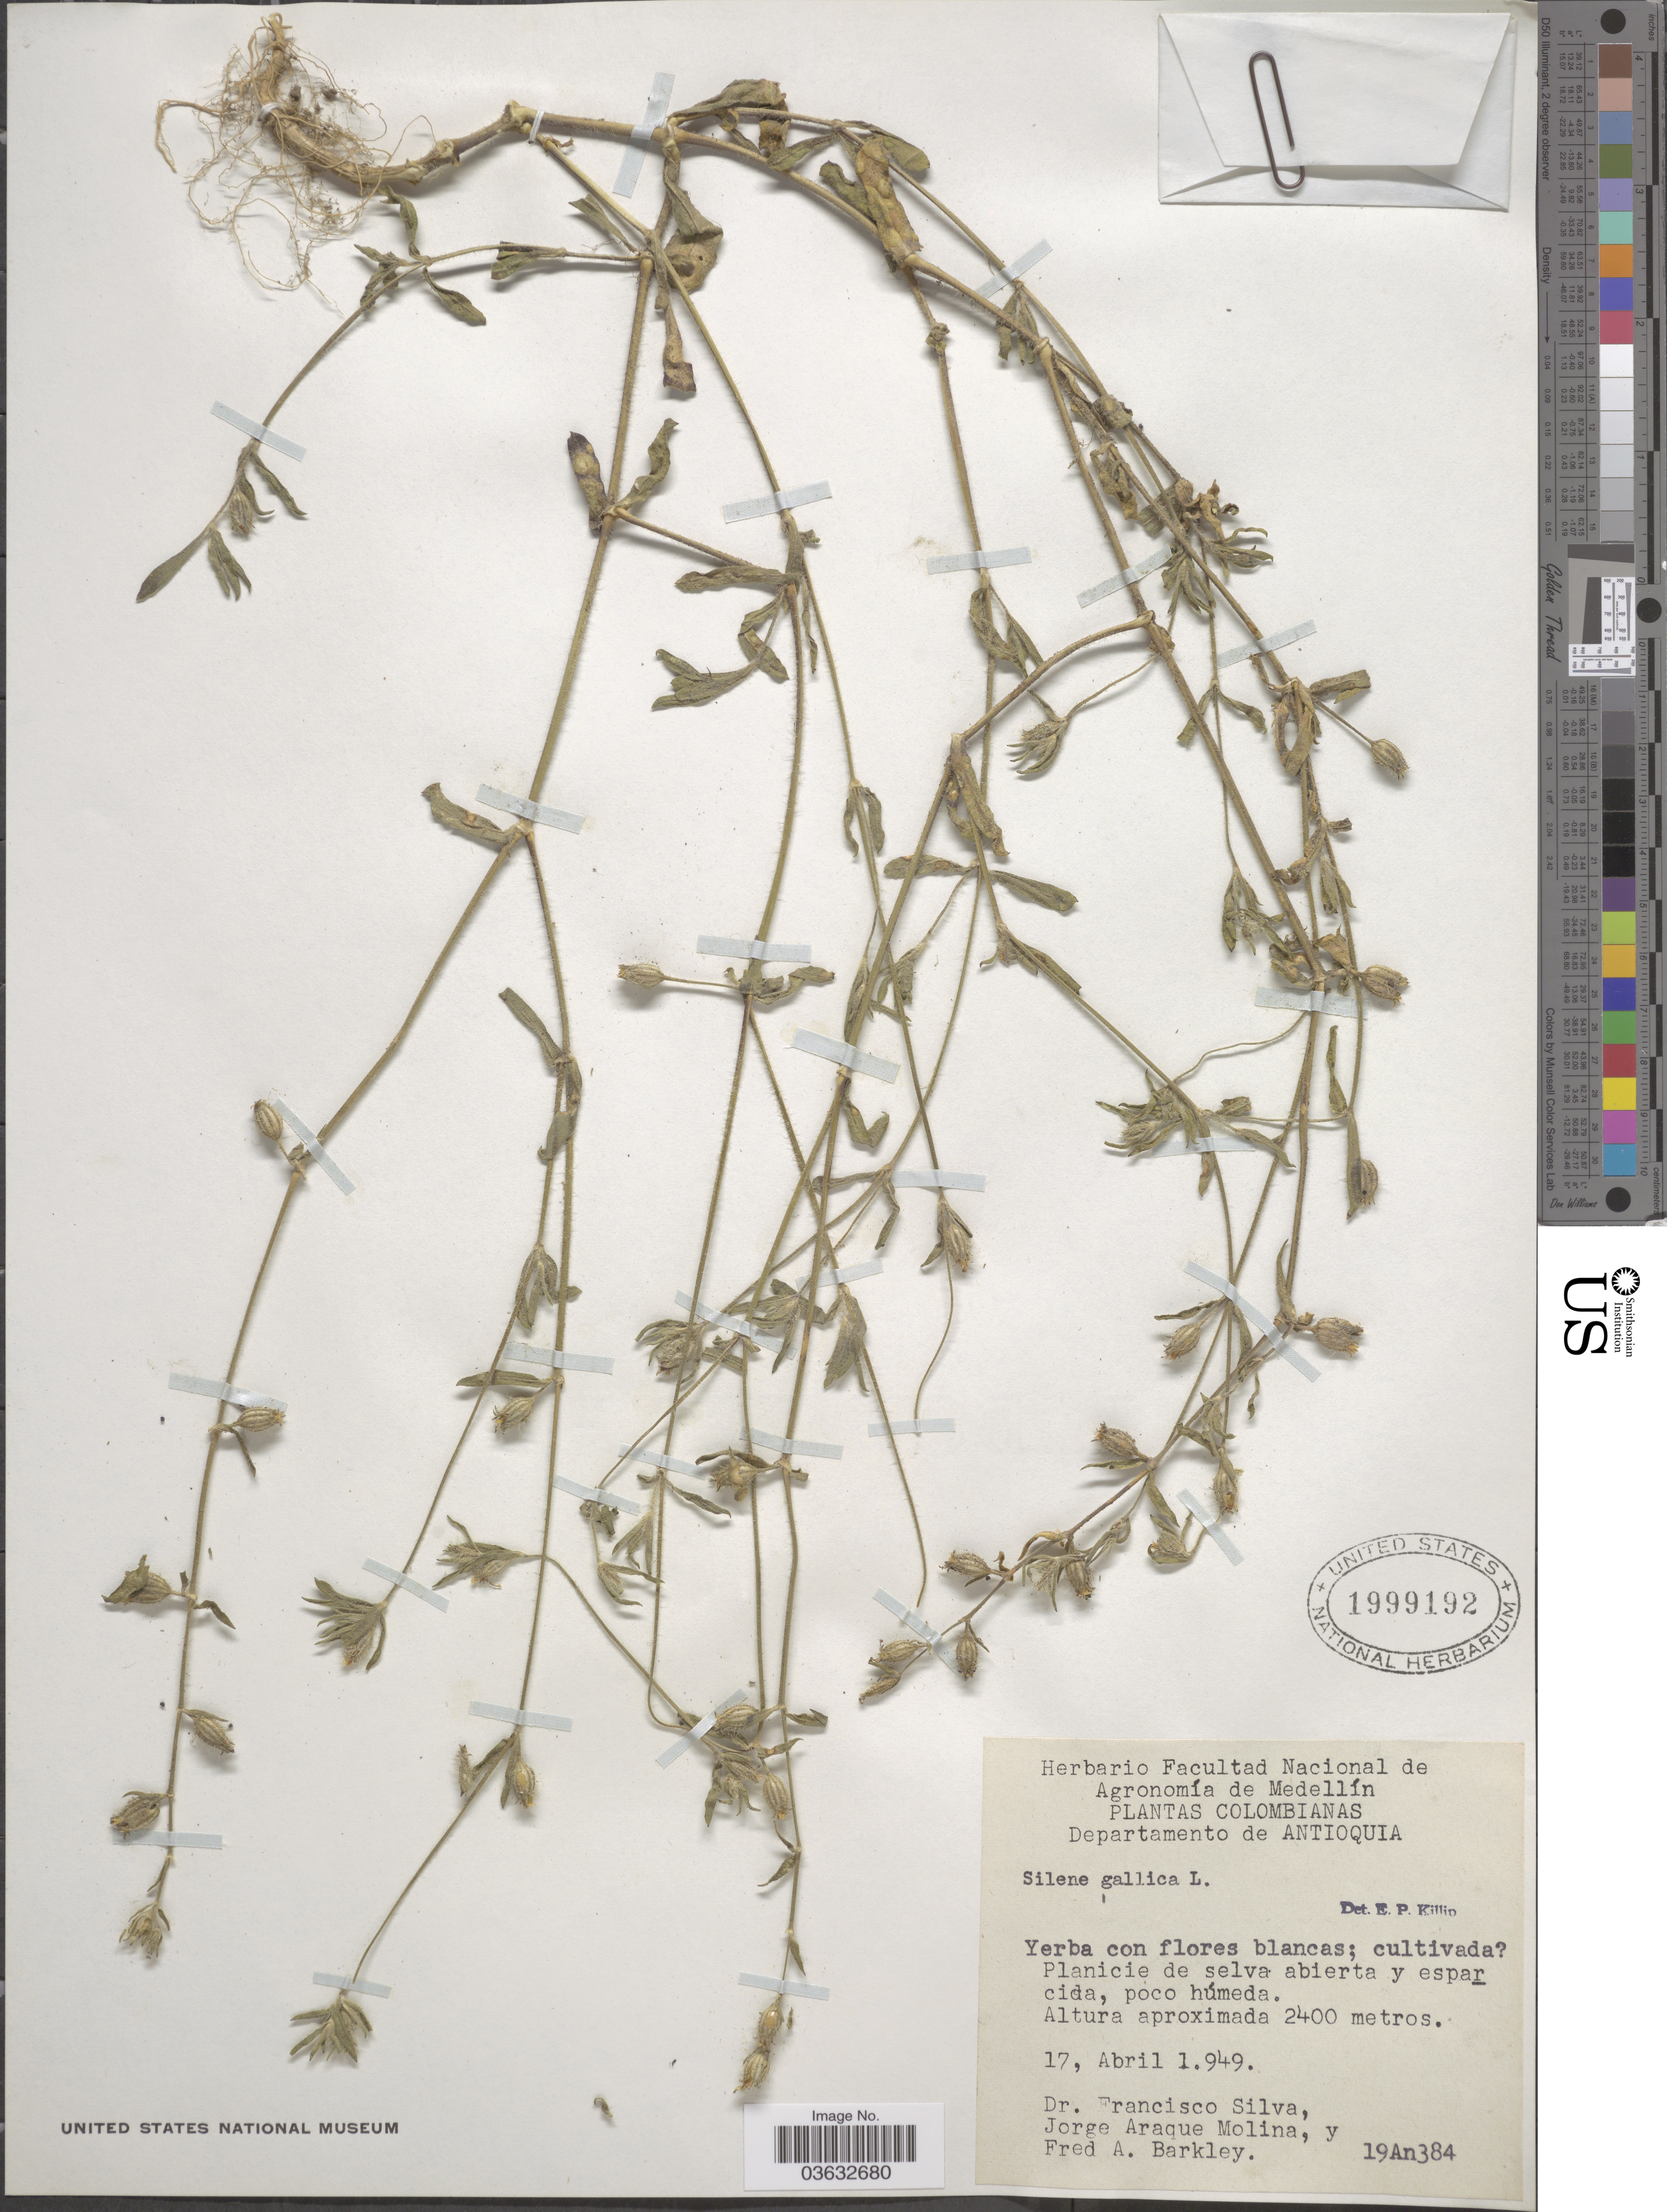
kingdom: Plantae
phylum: Tracheophyta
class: Magnoliopsida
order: Caryophyllales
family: Caryophyllaceae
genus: Silene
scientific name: Silene gallica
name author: L.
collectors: F. Silva, J. Araque Molina & F. A. Barkley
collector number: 19An384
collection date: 1949-04-17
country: Colombia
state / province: Antioquia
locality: Departamento de Antioquia.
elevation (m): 2400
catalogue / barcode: US 1999192